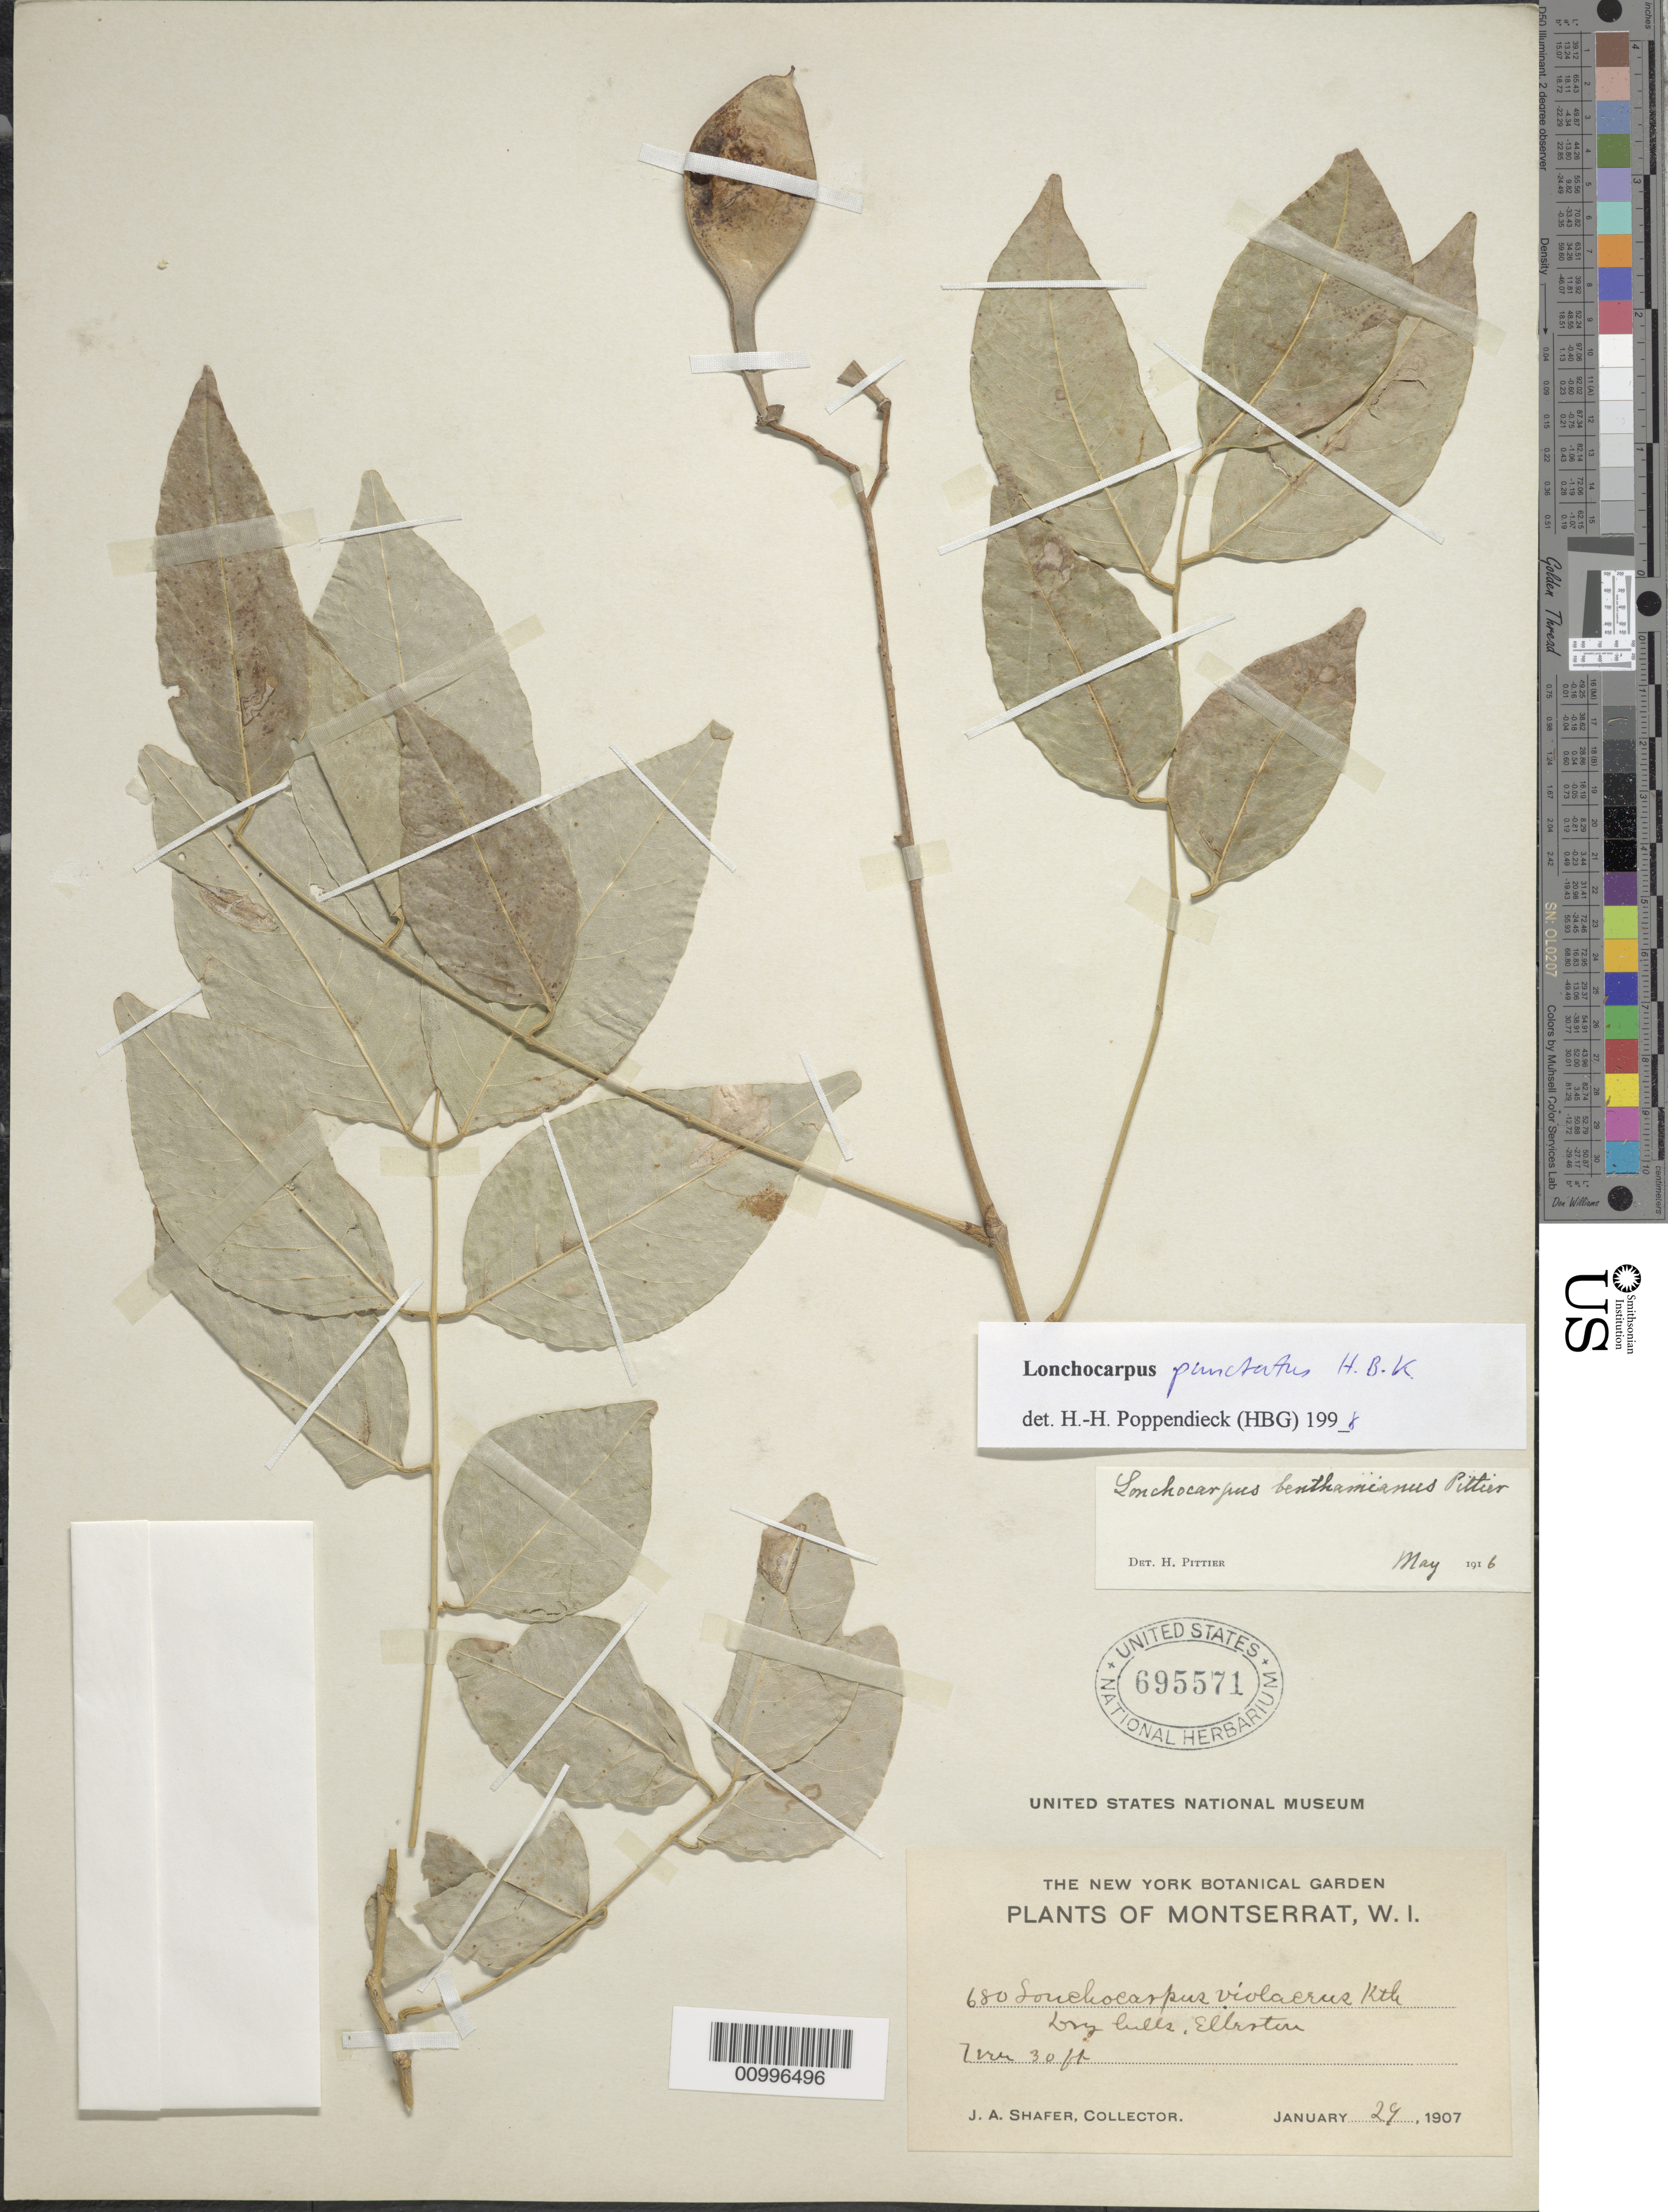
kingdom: Plantae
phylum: Tracheophyta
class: Magnoliopsida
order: Fabales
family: Fabaceae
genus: Lonchocarpus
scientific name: Lonchocarpus punctatus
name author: Kunth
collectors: J. A. Shafer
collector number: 680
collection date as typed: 29 Jan 1907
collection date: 1907-01-29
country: Montserrat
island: Montserrat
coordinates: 0 N, 0 E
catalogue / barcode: US 695571